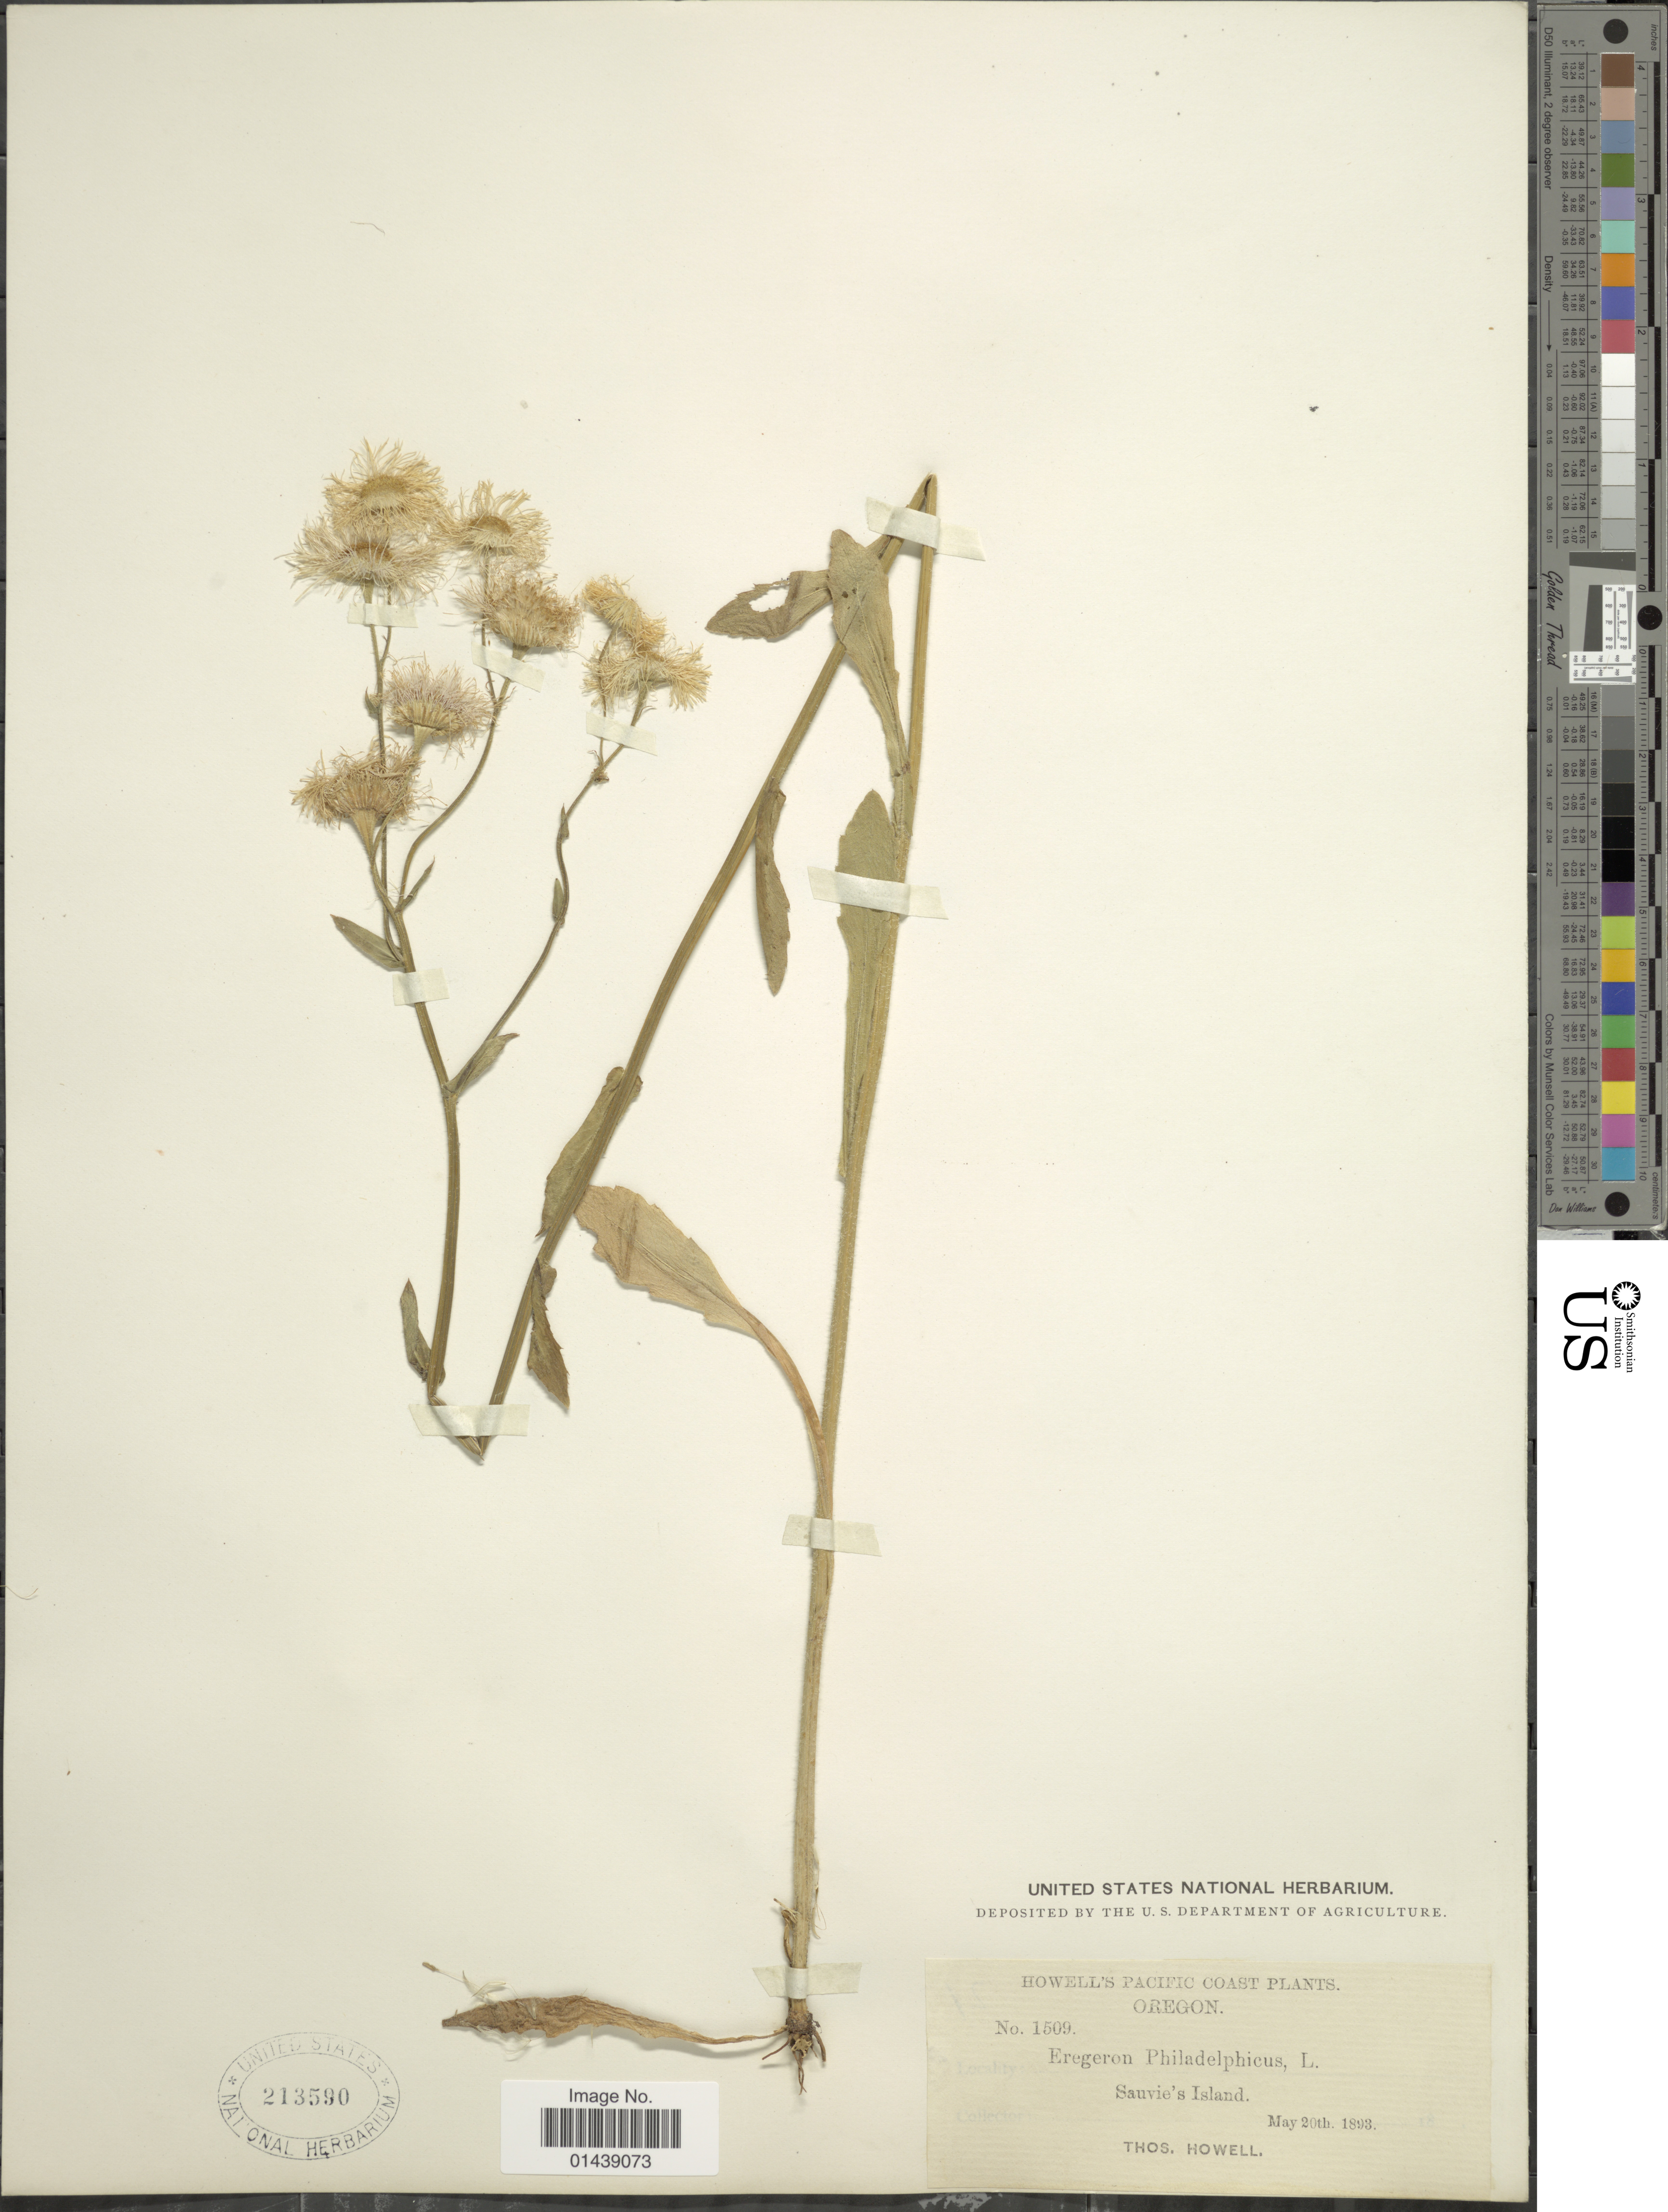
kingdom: Plantae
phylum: Tracheophyta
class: Magnoliopsida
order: Asterales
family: Asteraceae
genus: Erigeron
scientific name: Erigeron philadelphicus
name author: L.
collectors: T. Howell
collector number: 1509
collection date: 1893-05-20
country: United States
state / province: Oregon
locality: Pacific Coast. Sauvie's Island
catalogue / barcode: US 213590